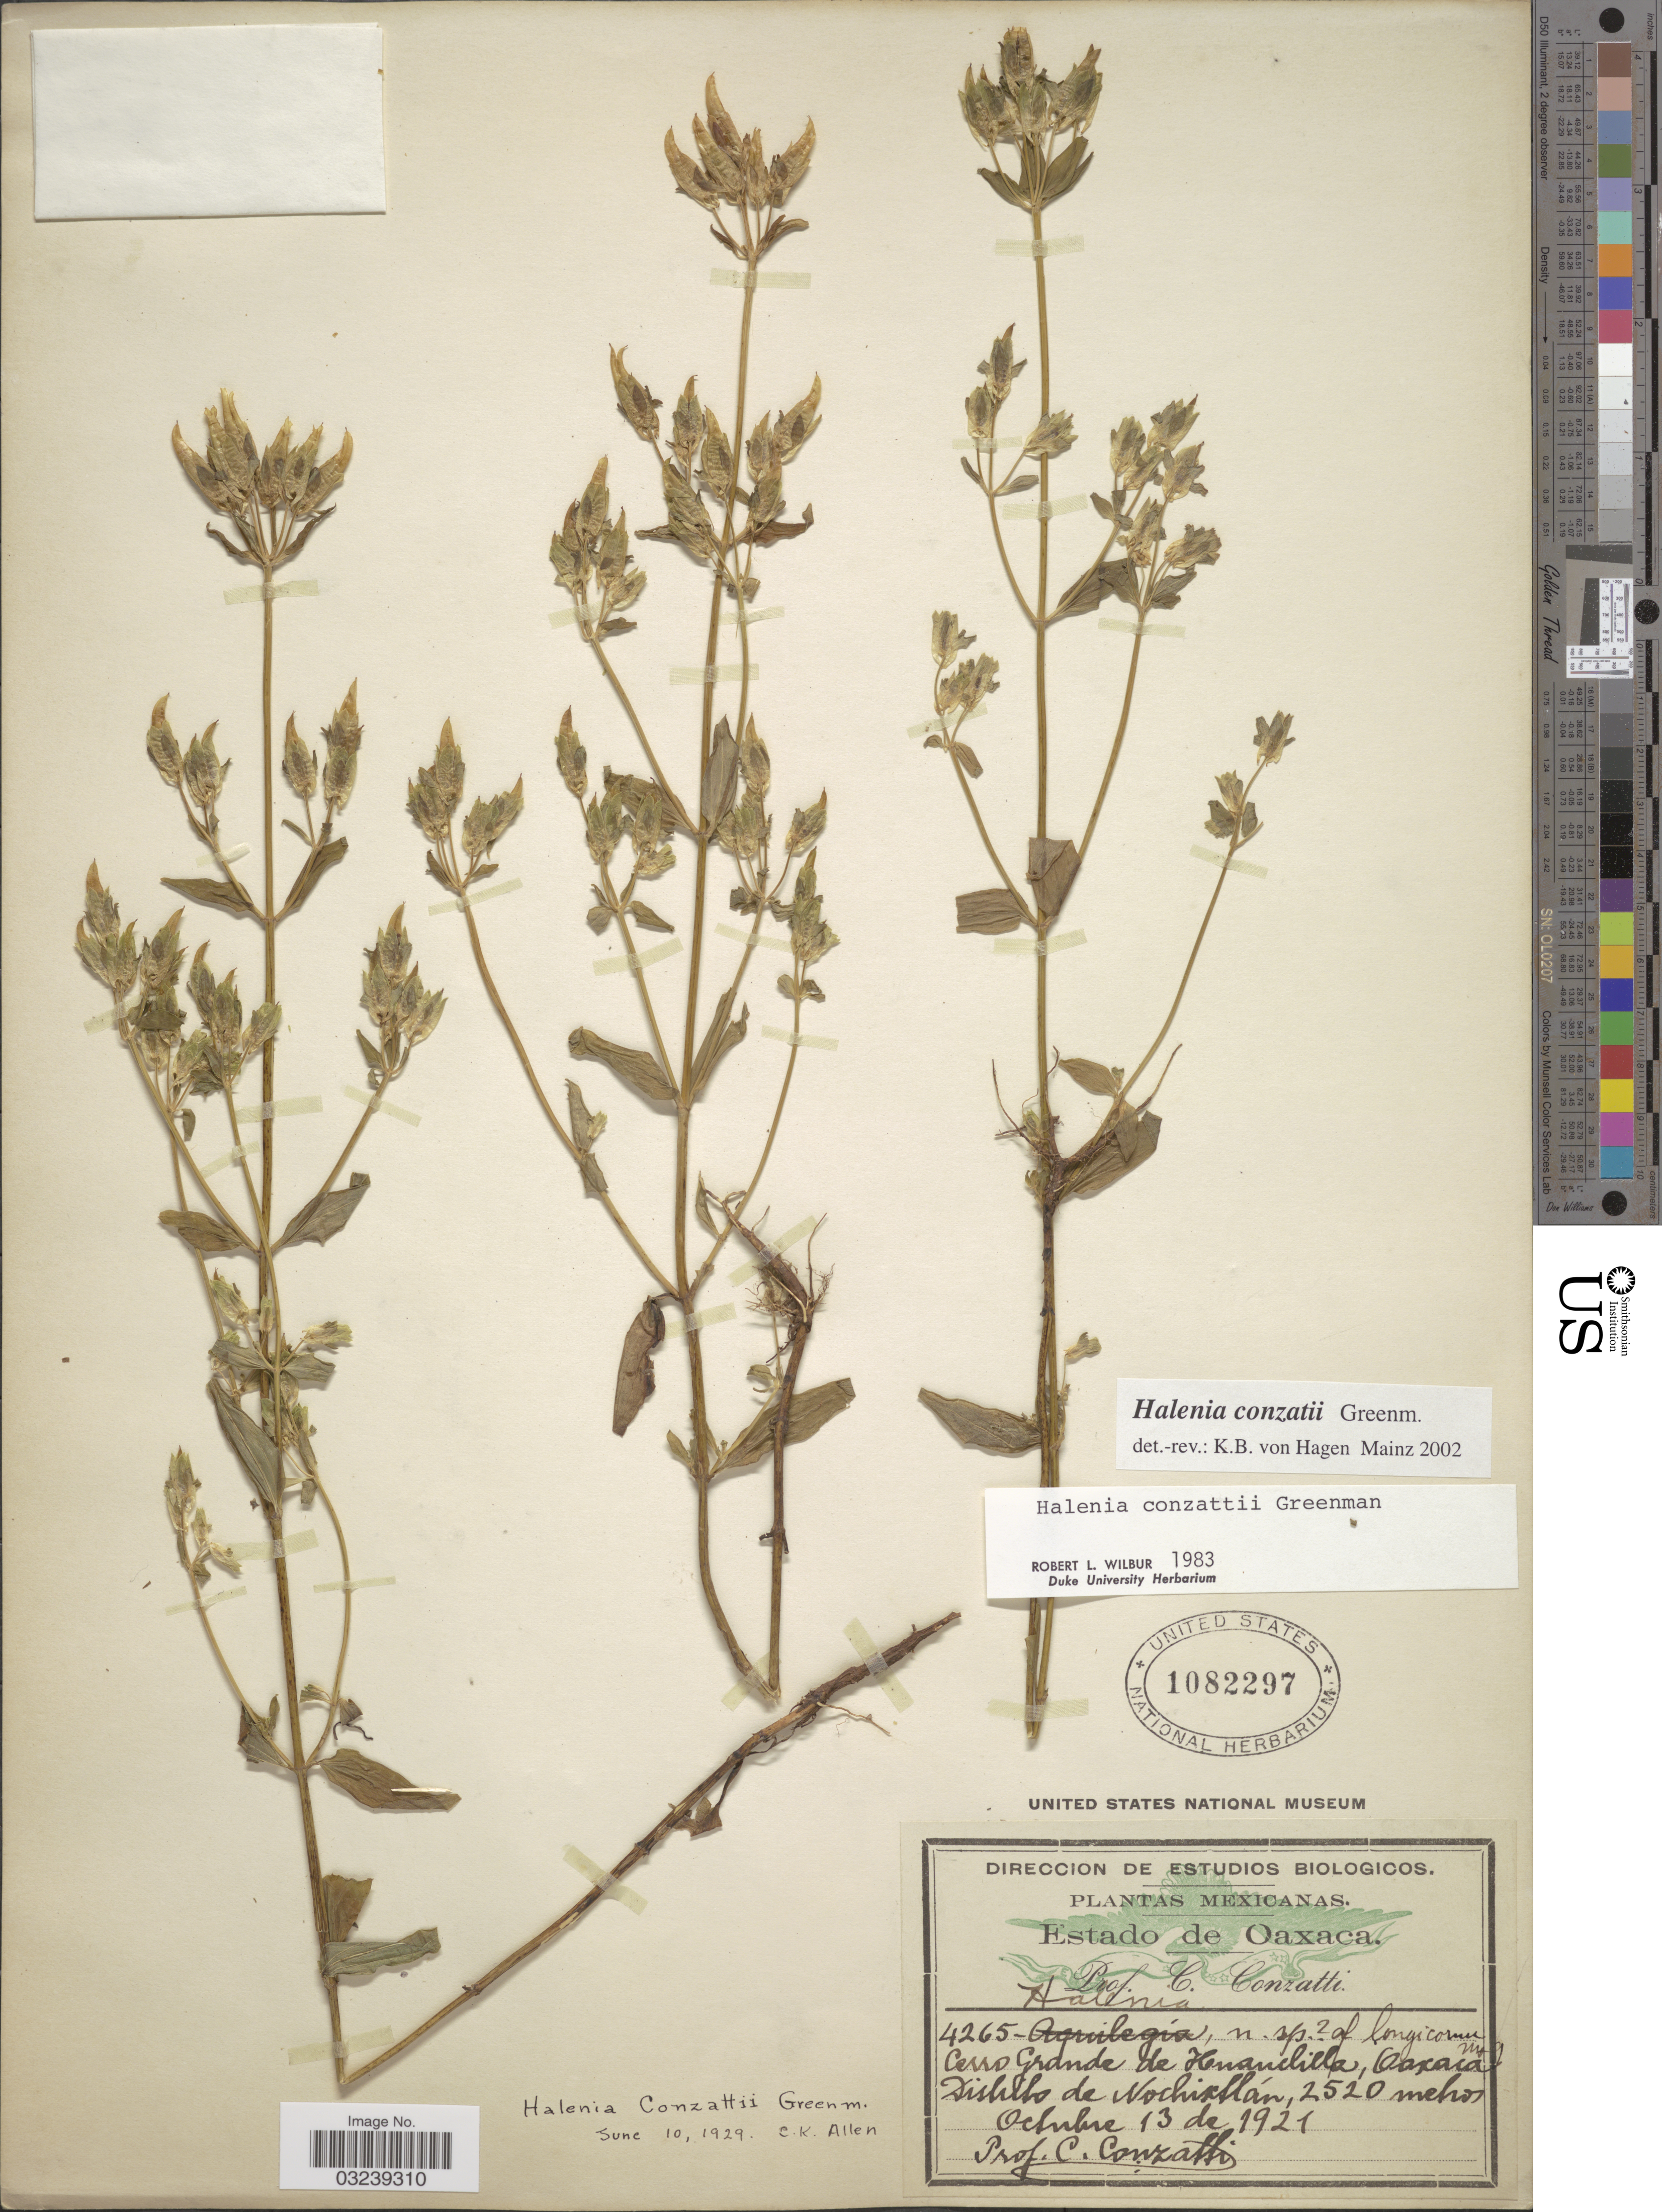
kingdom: Plantae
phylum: Tracheophyta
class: Magnoliopsida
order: Gentianales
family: Gentianaceae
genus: Halenia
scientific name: Halenia conzattii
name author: Greenm.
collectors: C. Conzatti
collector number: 4265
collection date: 1921-10-13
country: Mexico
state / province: Oaxaca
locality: Cerro Grande de Huanchilla, Distrito de Nochixtlán.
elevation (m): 2520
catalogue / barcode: US 1082297